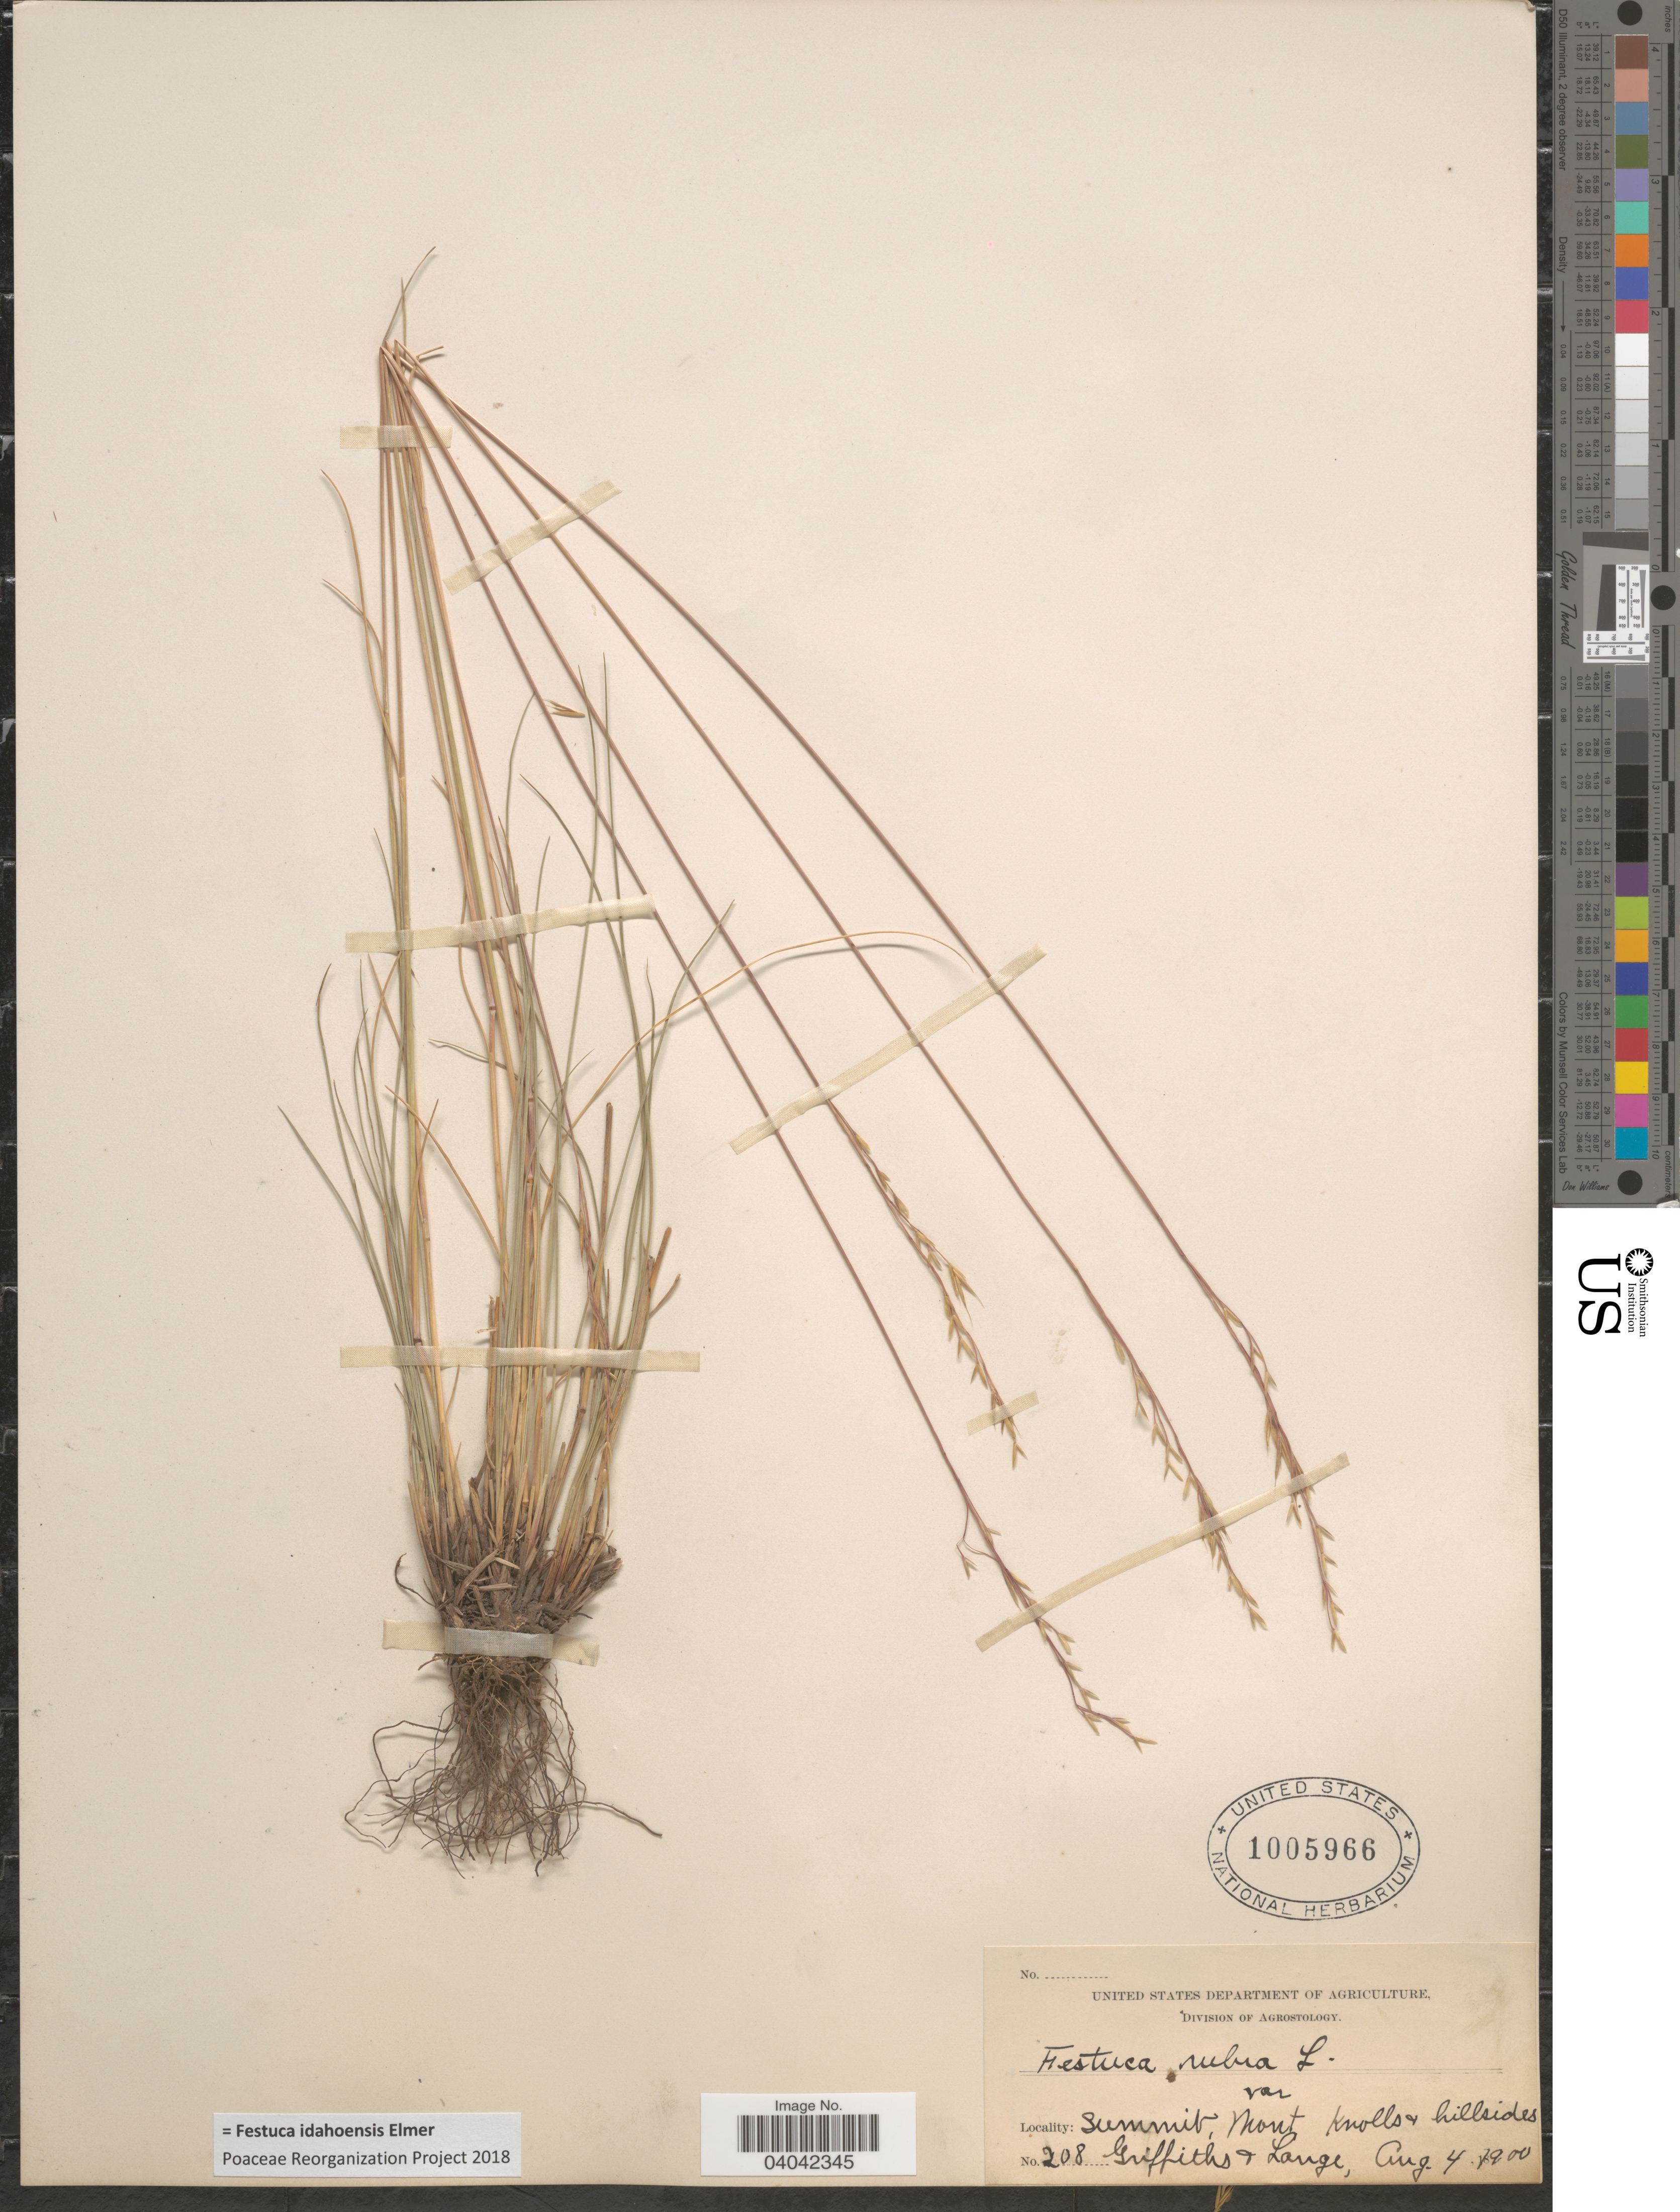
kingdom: Plantae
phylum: Tracheophyta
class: Liliopsida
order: Poales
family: Poaceae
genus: Festuca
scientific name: Festuca idahoensis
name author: Elmer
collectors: -- Griffiths & -- Lange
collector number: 208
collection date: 1900-08-04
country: United States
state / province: Montana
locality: Summit, Mont. Knolls & hillsides.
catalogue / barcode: US 1005966